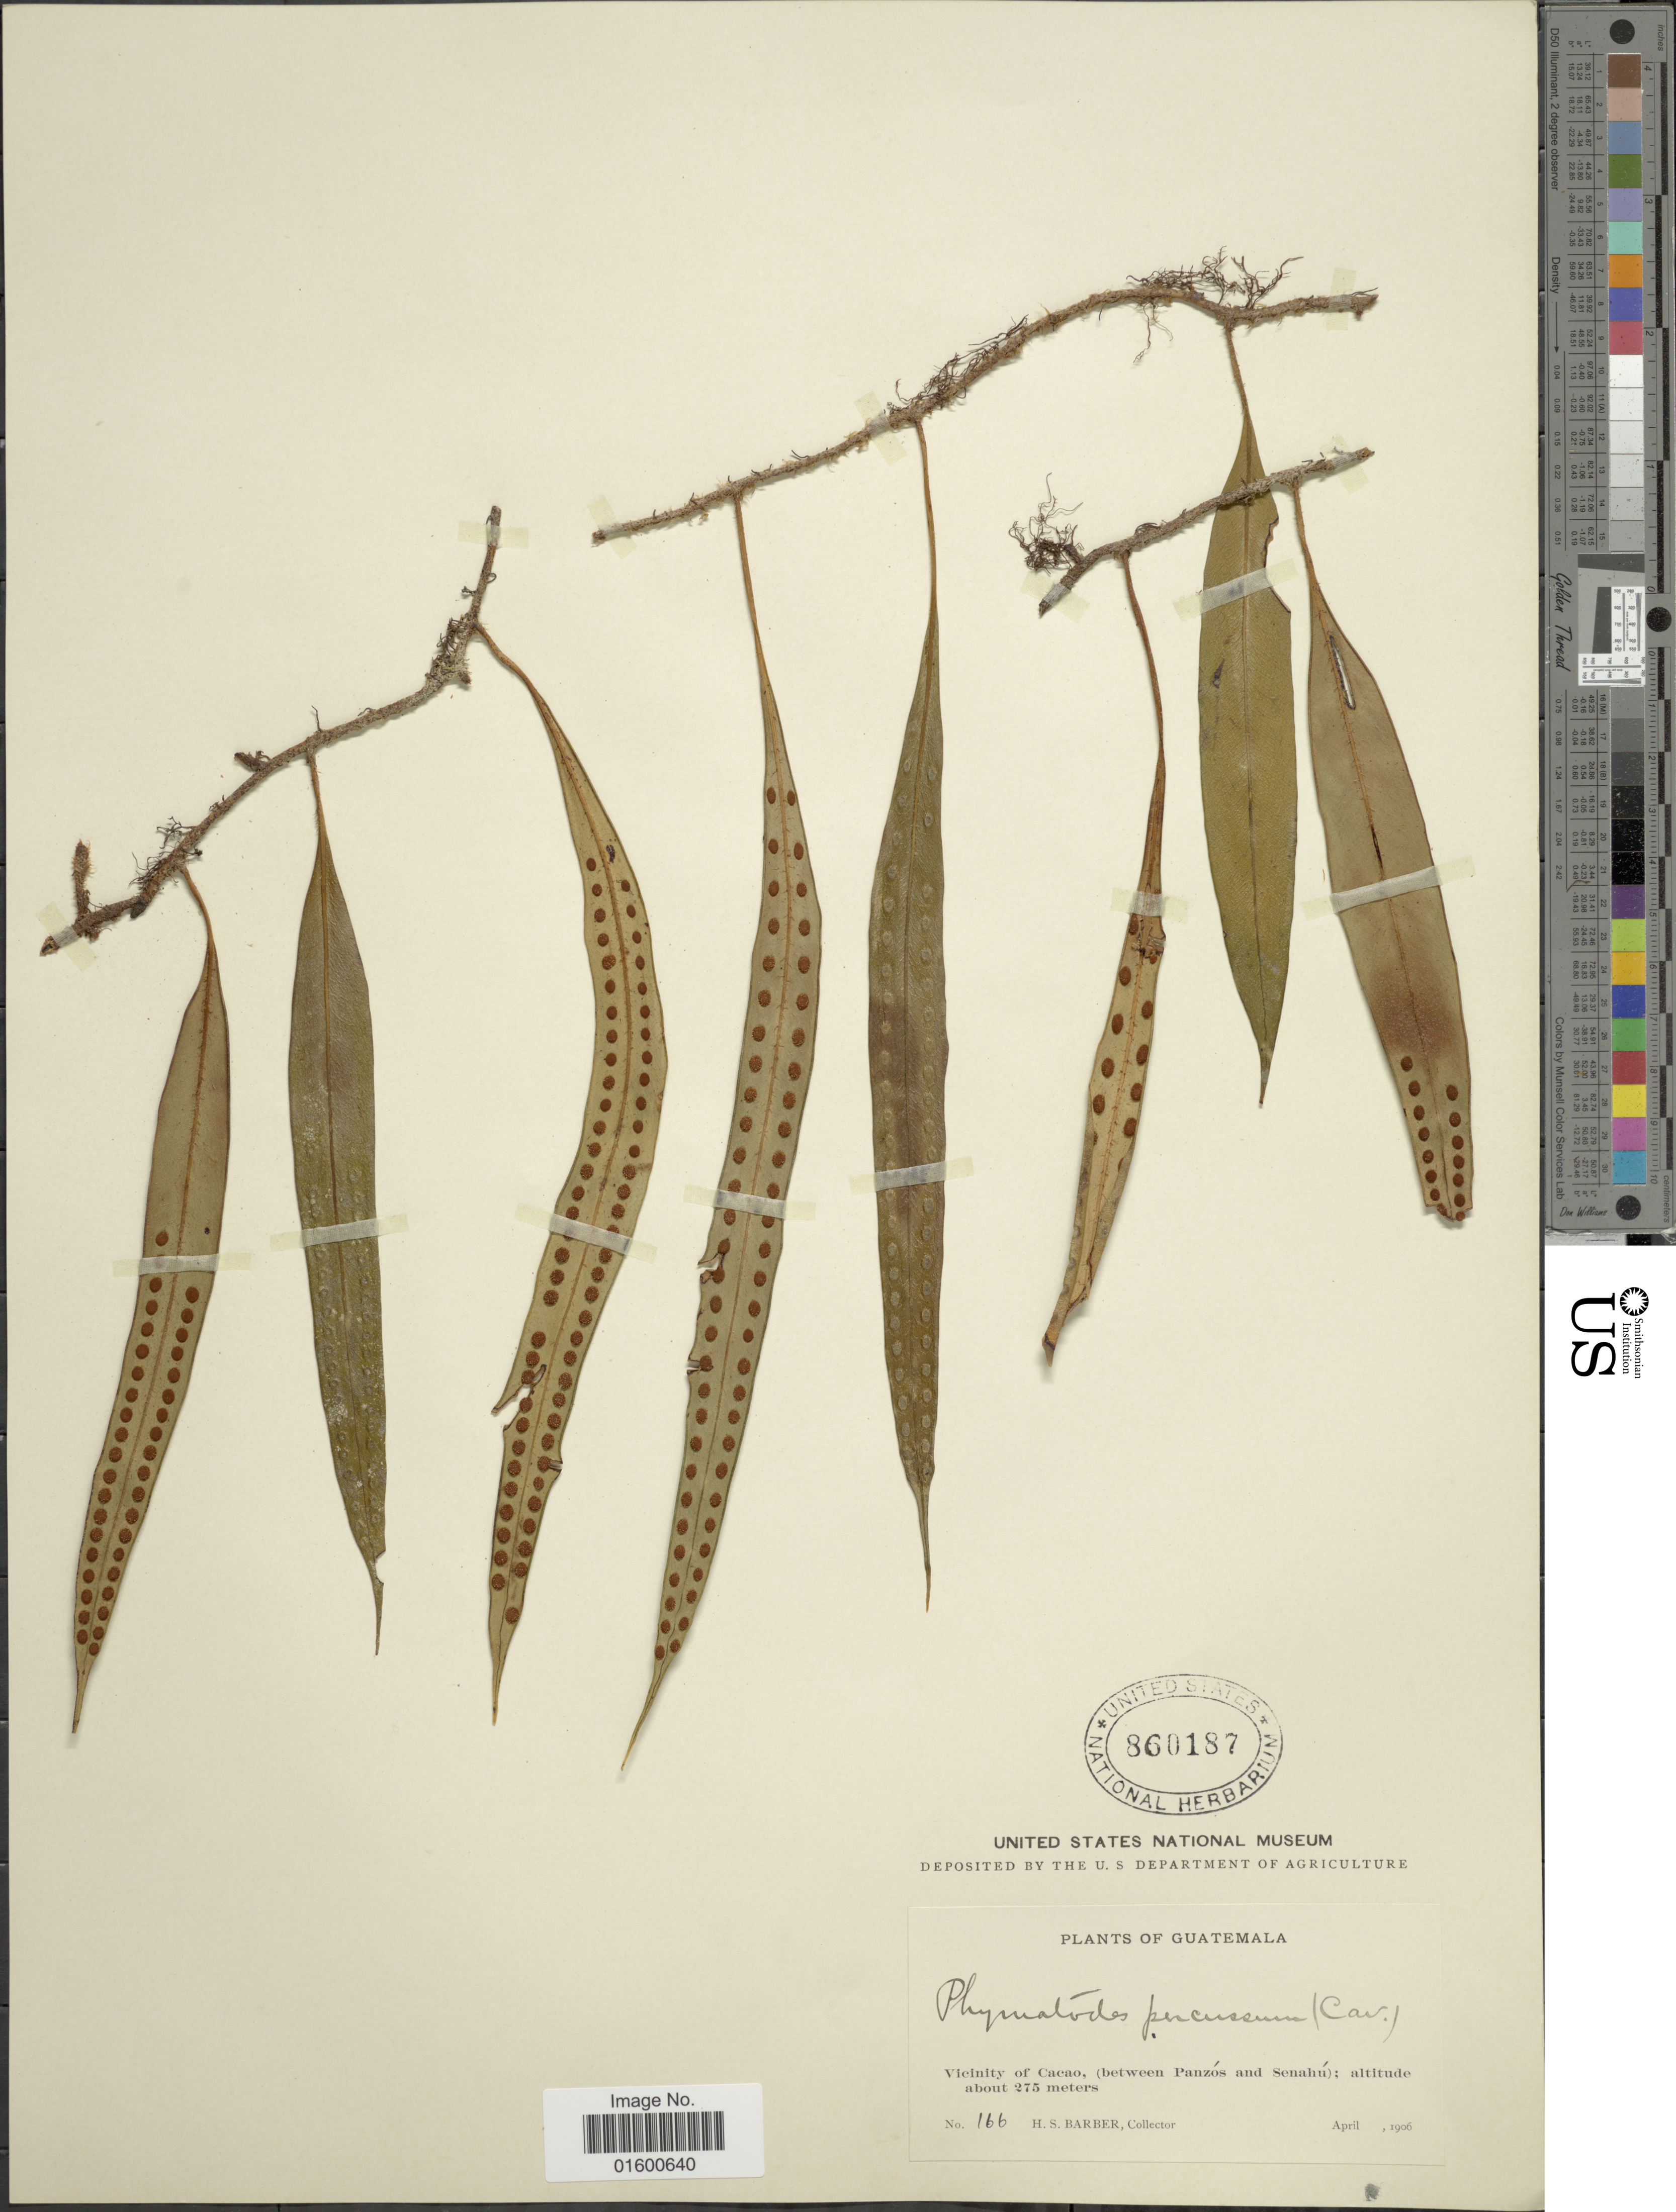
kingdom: Plantae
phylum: Tracheophyta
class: Polypodiopsida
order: Polypodiales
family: Polypodiaceae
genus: Microgramma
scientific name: Microgramma percussa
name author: (Cav.) de la Sota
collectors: H. Barber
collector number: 166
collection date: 1906-04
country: Guatemala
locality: Vicinity of Cacao, between Panzos and Senahu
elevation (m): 275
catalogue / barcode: US 860187